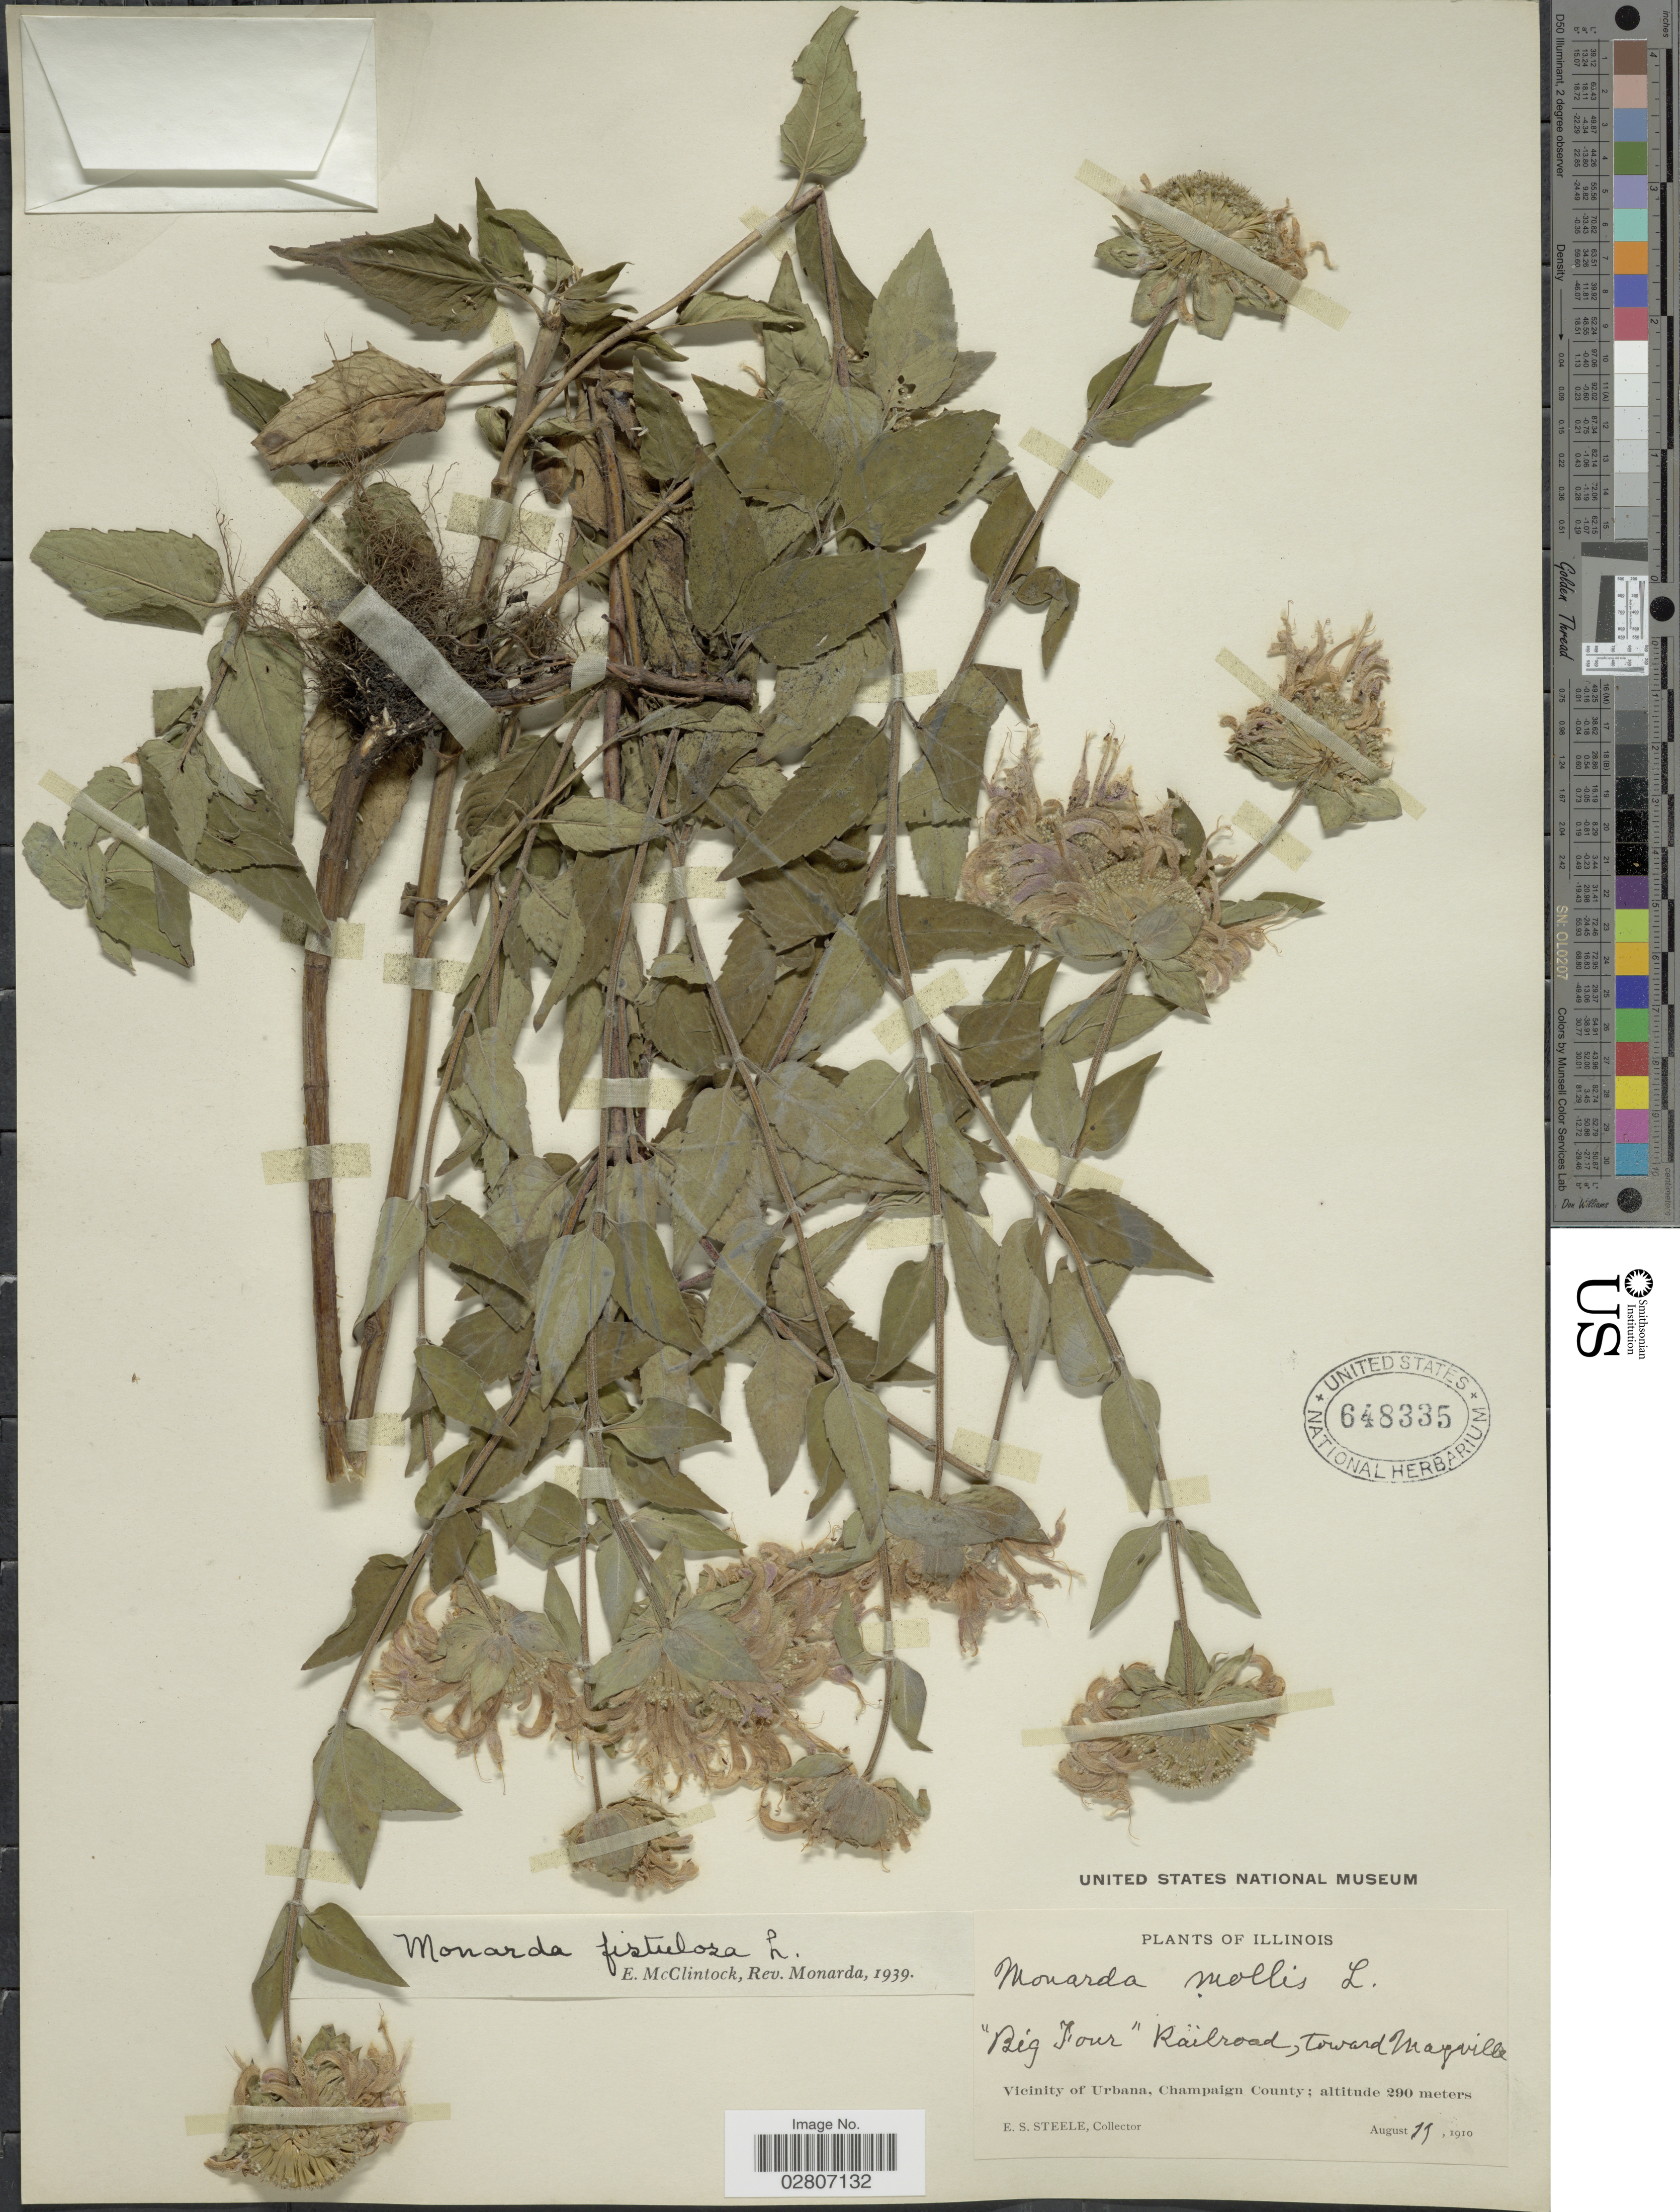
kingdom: Plantae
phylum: Tracheophyta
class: Magnoliopsida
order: Lamiales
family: Lamiaceae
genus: Monarda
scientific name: Monarda fistulosa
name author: L.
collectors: E. Steele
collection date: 1910-08-19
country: United States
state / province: Illinois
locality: Big Four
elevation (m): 290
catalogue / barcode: US 648335